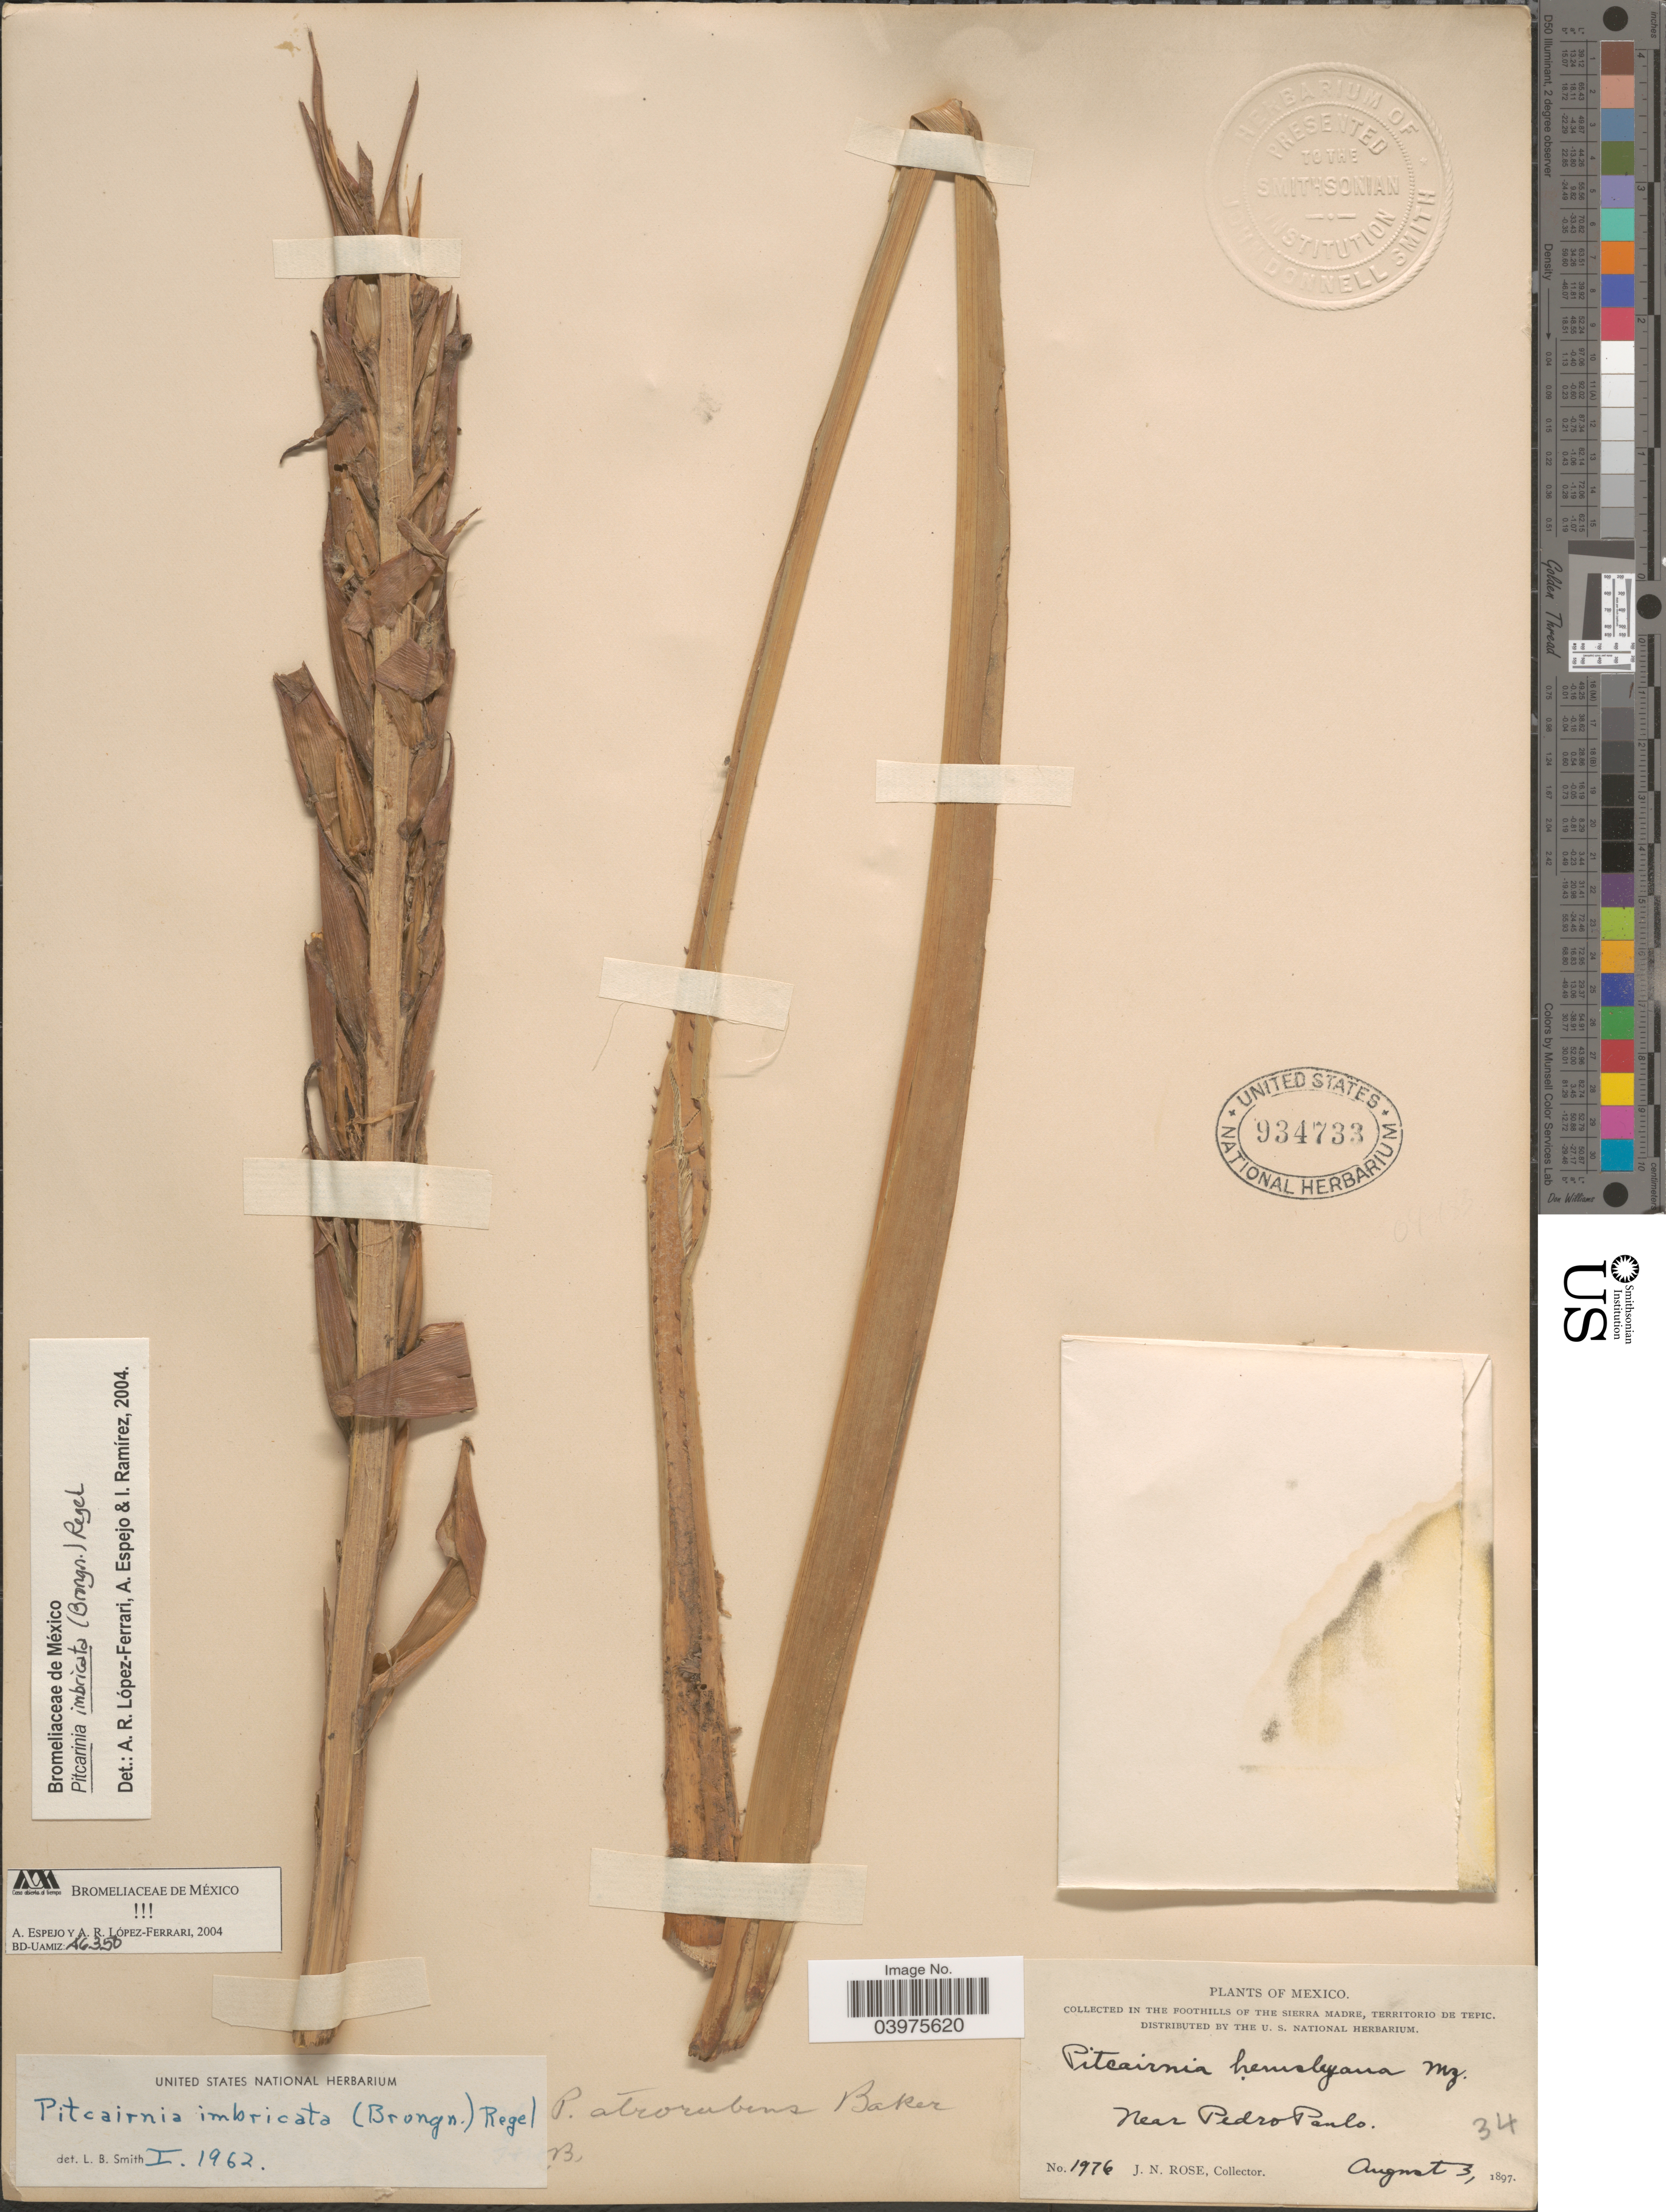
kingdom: Plantae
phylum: Tracheophyta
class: Liliopsida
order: Poales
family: Bromeliaceae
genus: Pitcairnia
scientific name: Pitcairnia imbricata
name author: (Brongn.) Regel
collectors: J. N. Rose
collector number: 1976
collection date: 1897-08-03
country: Mexico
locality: In the foothills of the Sierra Madre, Territorio de Tepic. Near Pedro Paulo.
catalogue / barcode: US 934733